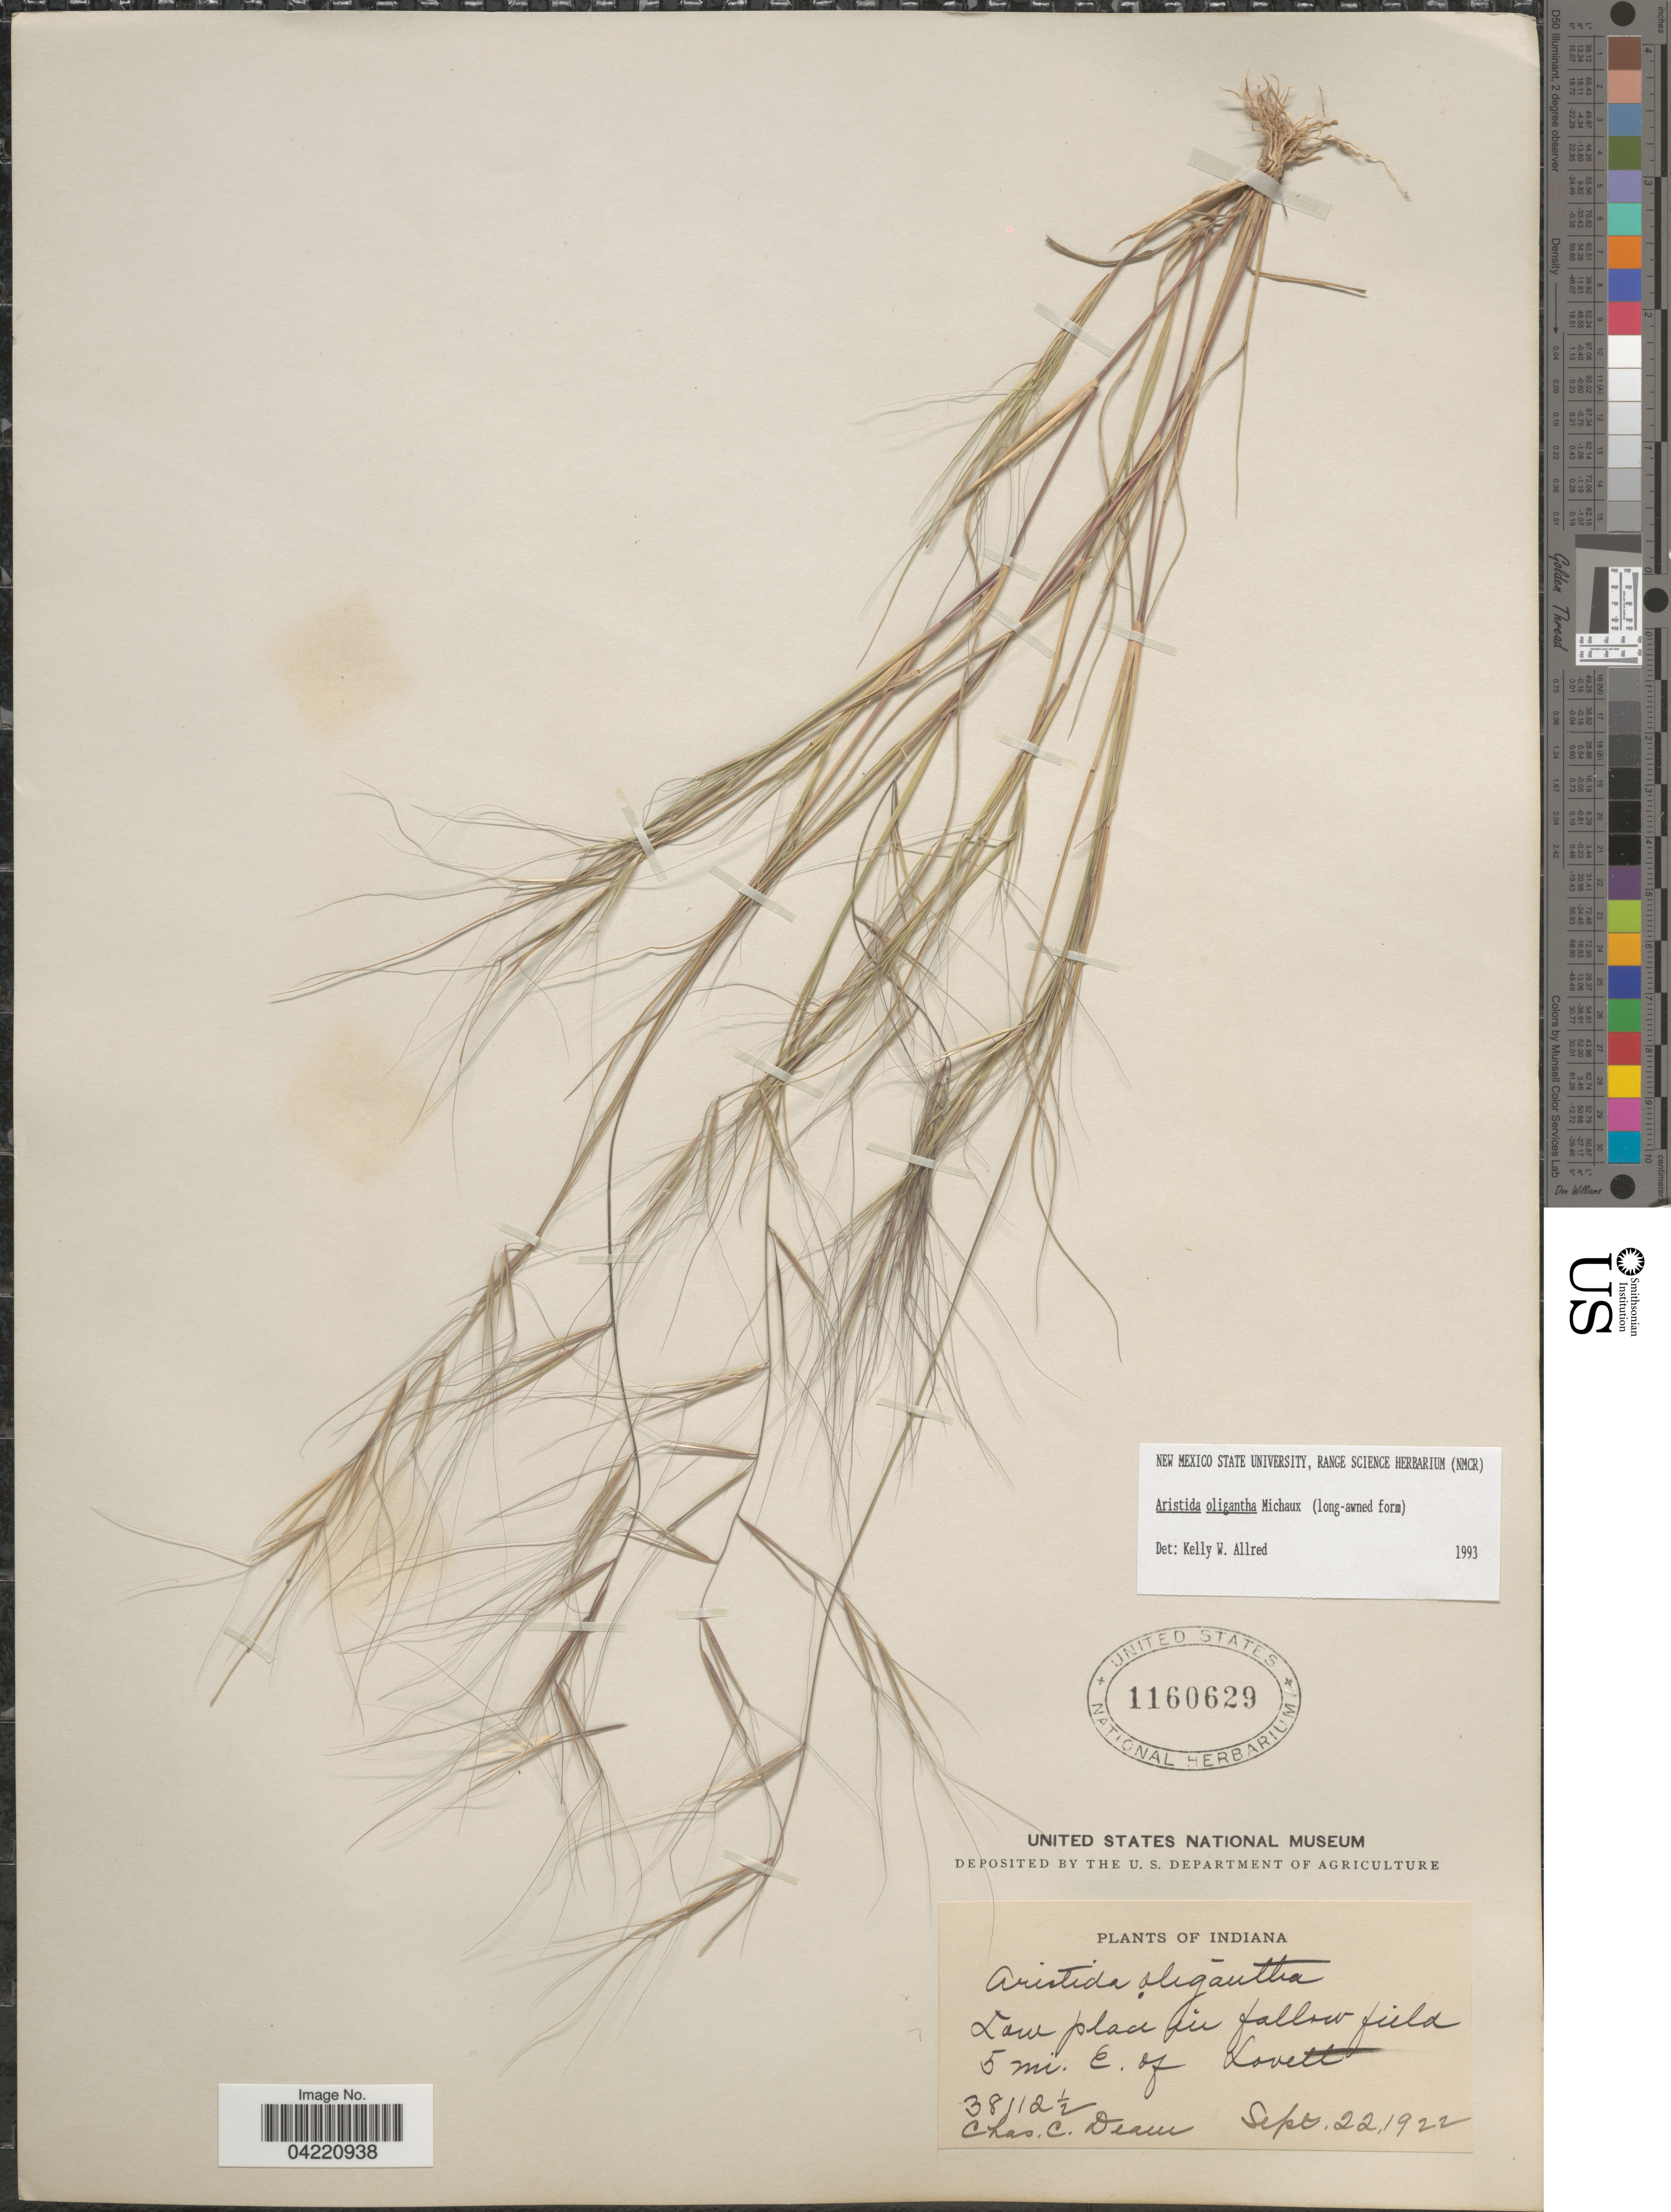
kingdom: Plantae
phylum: Tracheophyta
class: Liliopsida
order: Poales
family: Poaceae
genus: Aristida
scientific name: Aristida oligantha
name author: Michx.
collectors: C. C. Deam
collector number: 38112½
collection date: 1922-09-22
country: United States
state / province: Indiana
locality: Low place in fallow field 5 mi. E. of Lovett.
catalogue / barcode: US 1160629